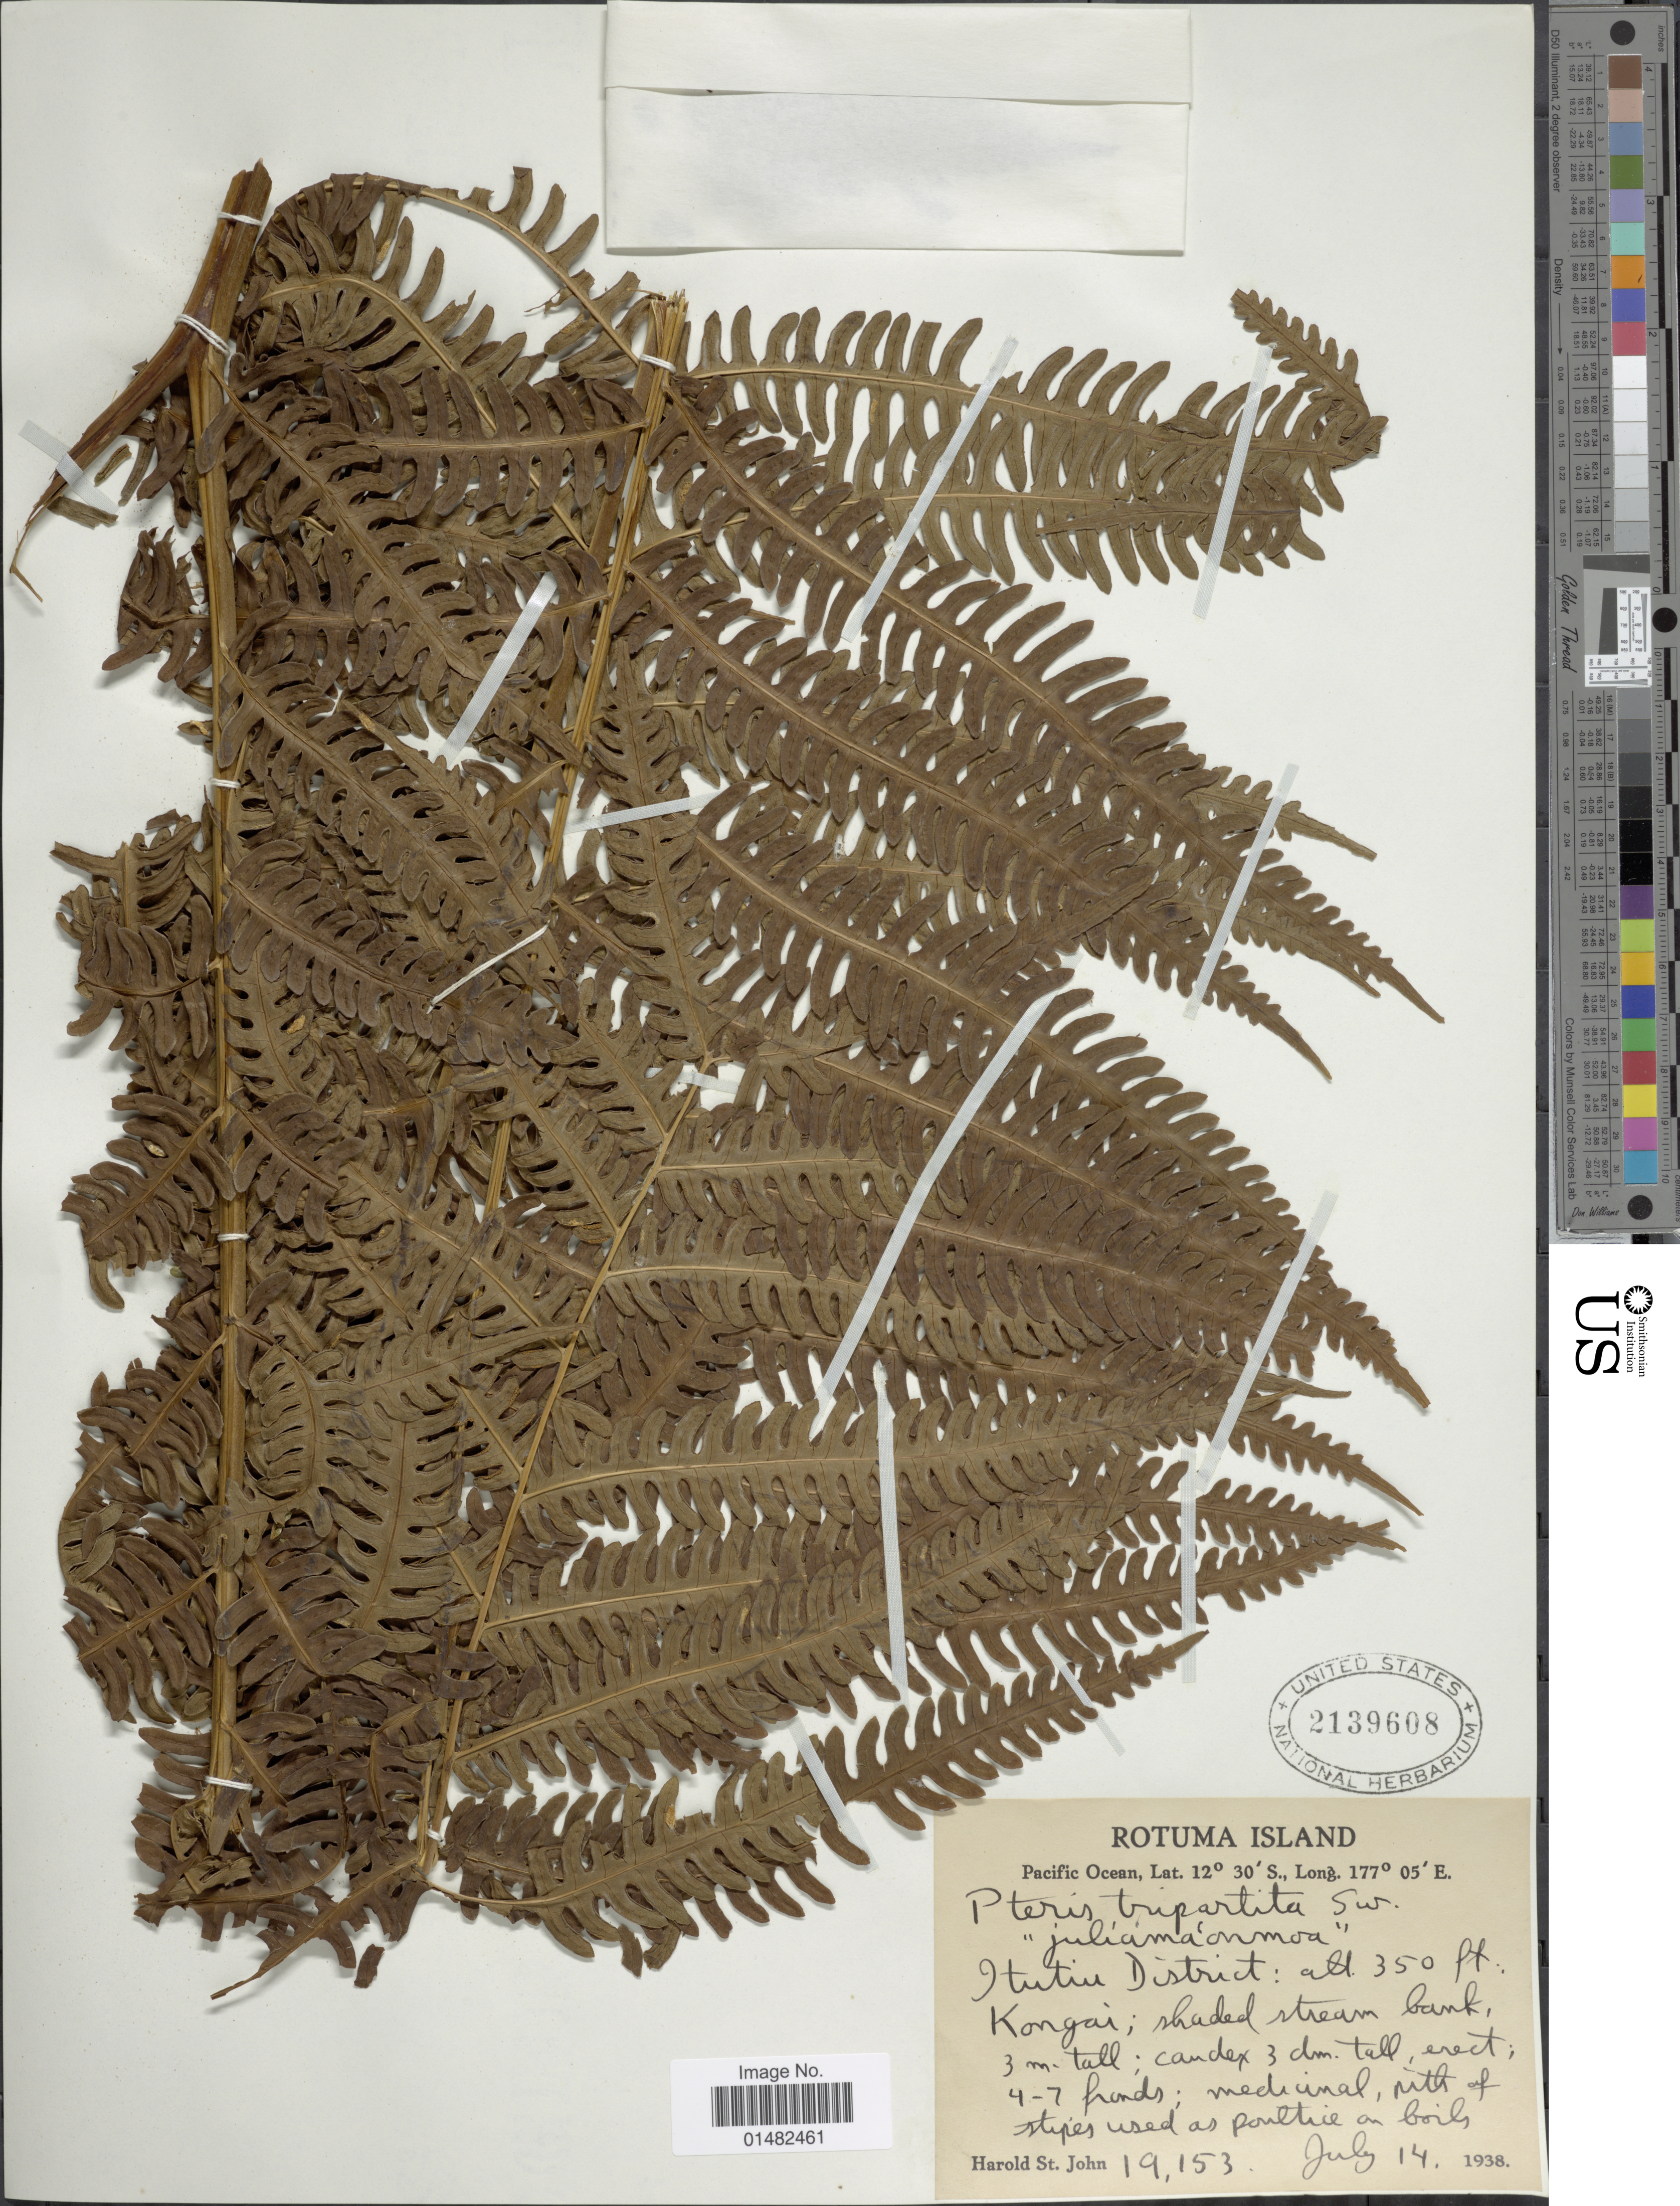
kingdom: Plantae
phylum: Tracheophyta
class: Polypodiopsida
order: Polypodiales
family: Pteridaceae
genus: Pteris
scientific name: Pteris tripartita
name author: Sw.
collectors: H. St. John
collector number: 19153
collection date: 1938-07-14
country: Fiji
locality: Rotuma Island, Pacific Ocean, Itutiu District: Kongai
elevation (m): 107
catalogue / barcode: US 2139608